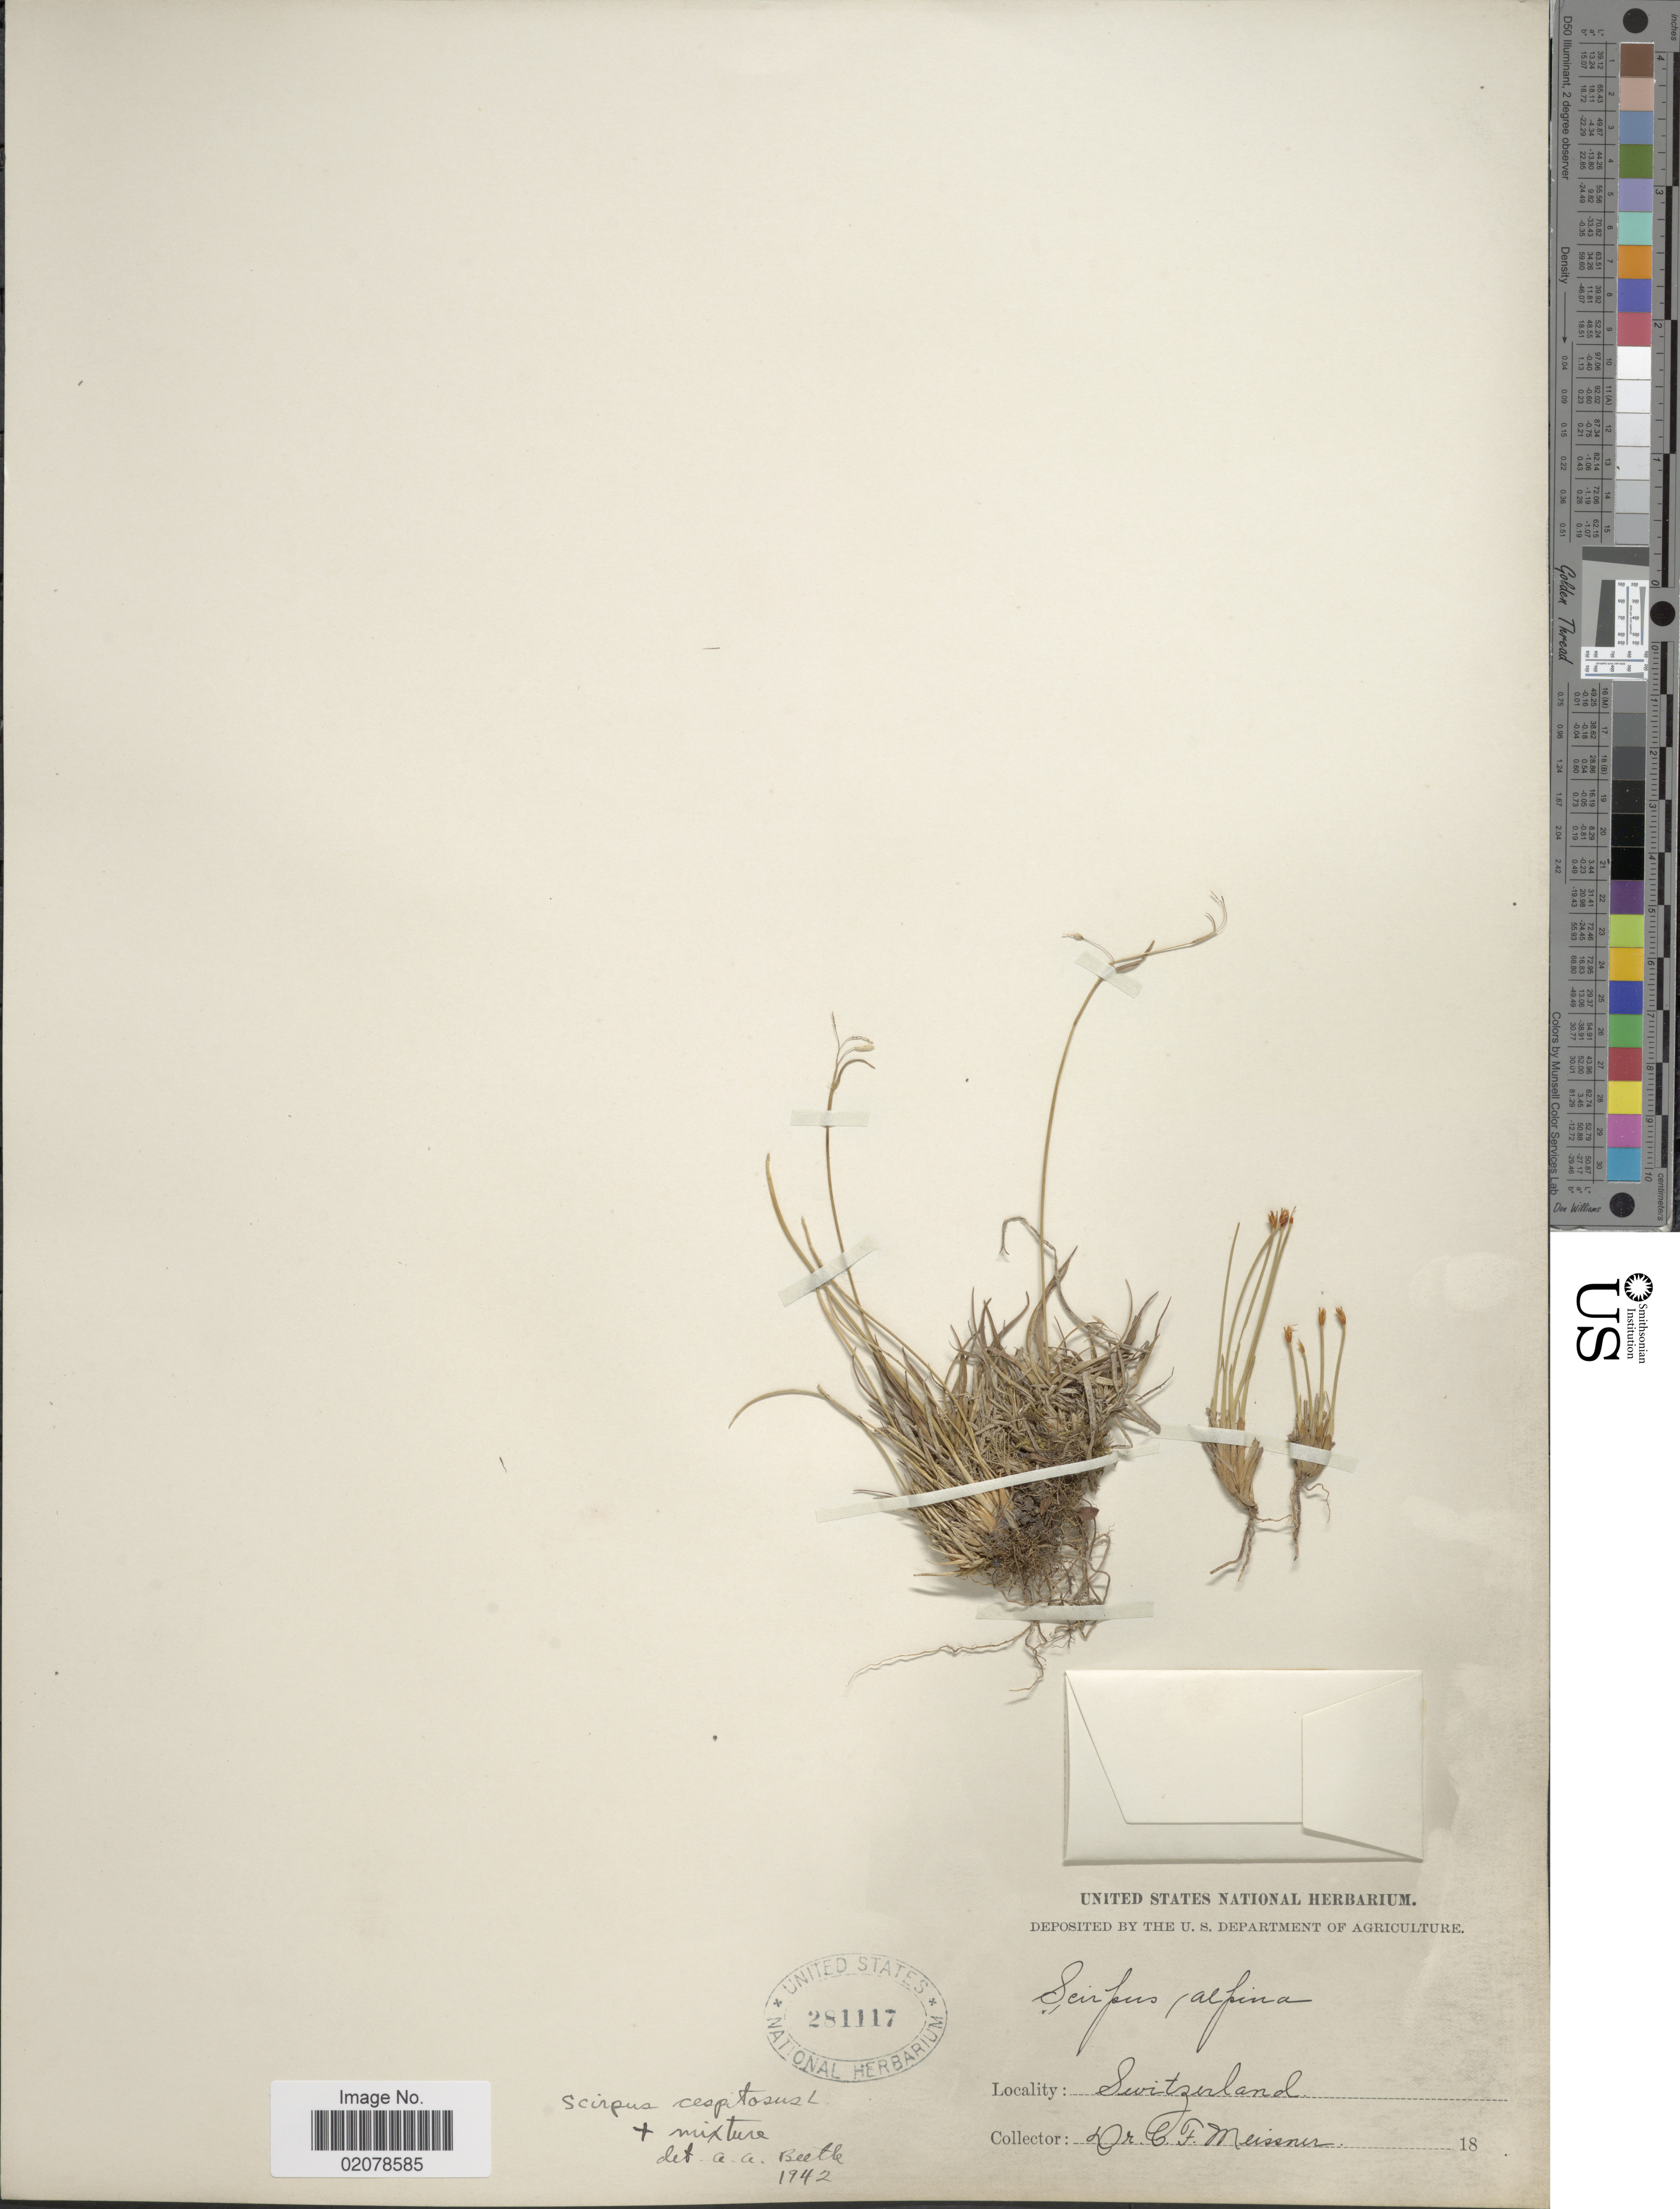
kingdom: Plantae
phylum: Tracheophyta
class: Liliopsida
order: Poales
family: Cyperaceae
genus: Trichophorum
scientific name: Trichophorum cespitosum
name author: (L.) Hartm.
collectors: C. F. W. Meissner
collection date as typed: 18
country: Switzerland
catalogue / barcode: US 281117